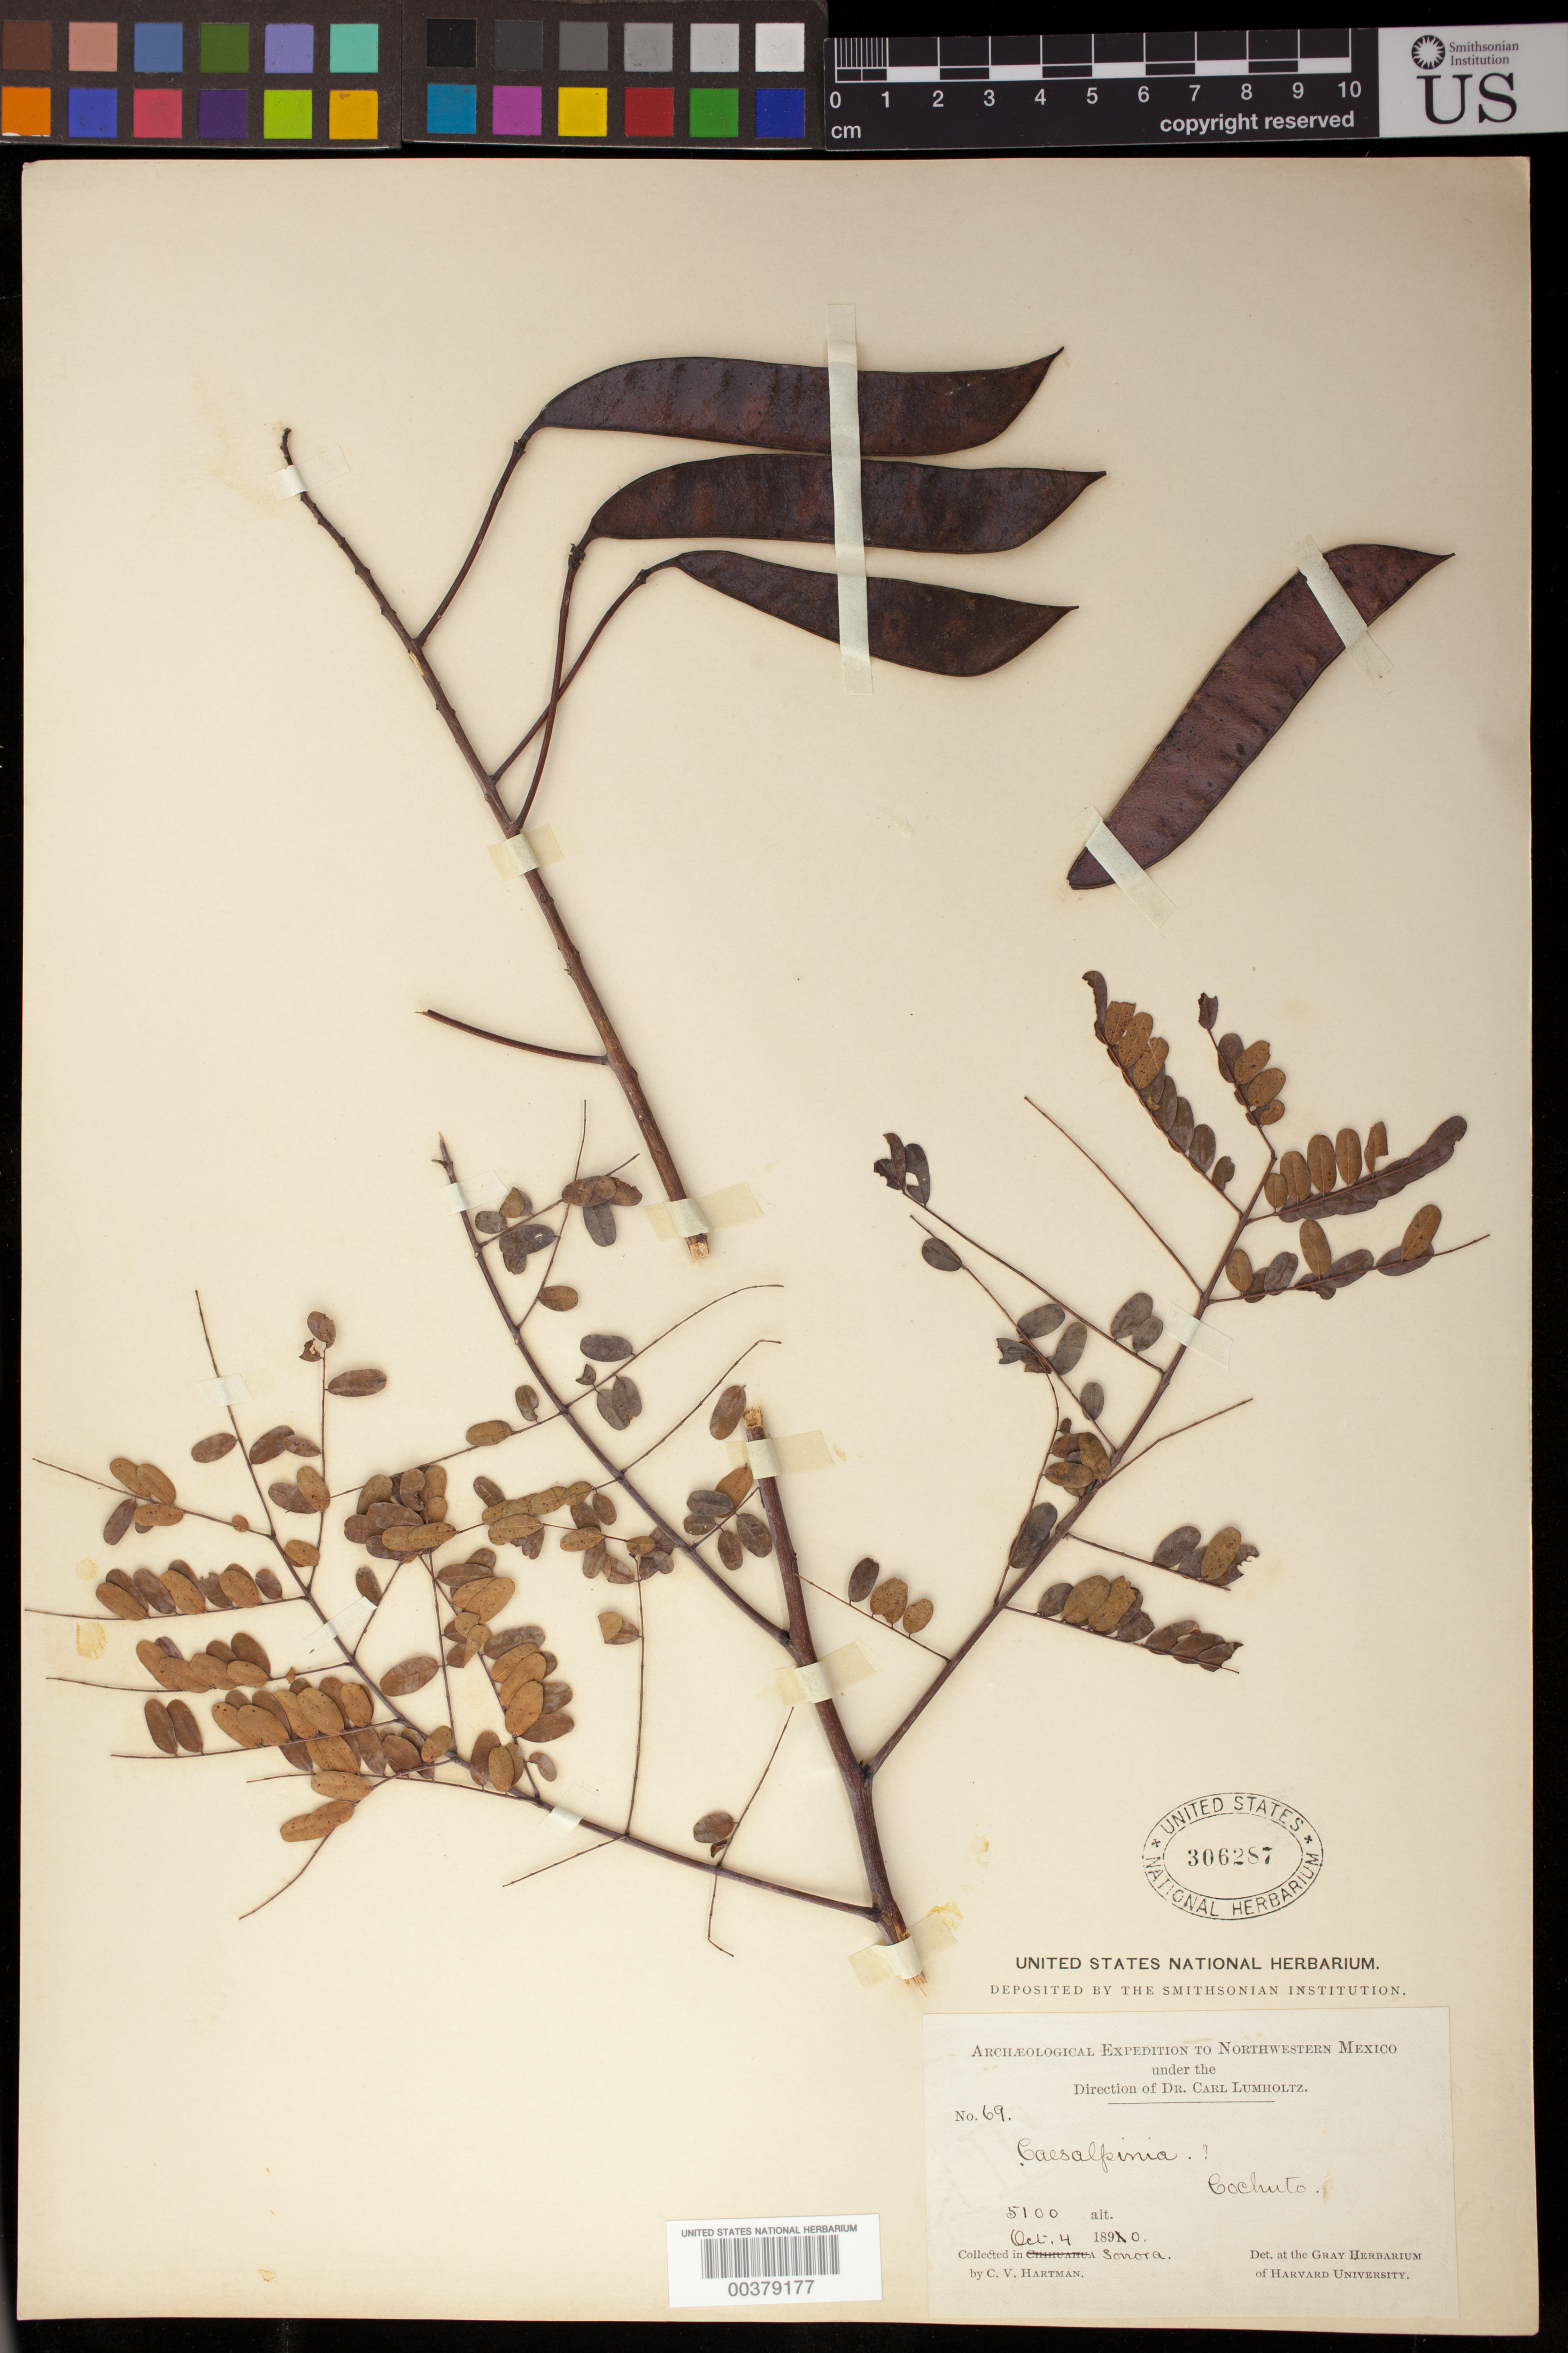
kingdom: Plantae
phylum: Tracheophyta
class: Magnoliopsida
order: Fabales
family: Fabaceae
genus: Caesalpinia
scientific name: Caesalpinia pulcherrima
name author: (L.) Sw.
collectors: C. V. Hartman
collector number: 69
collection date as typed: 04 Oct 1890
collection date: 1890-10-04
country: Mexico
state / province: Sonora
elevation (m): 1554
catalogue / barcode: US 306287